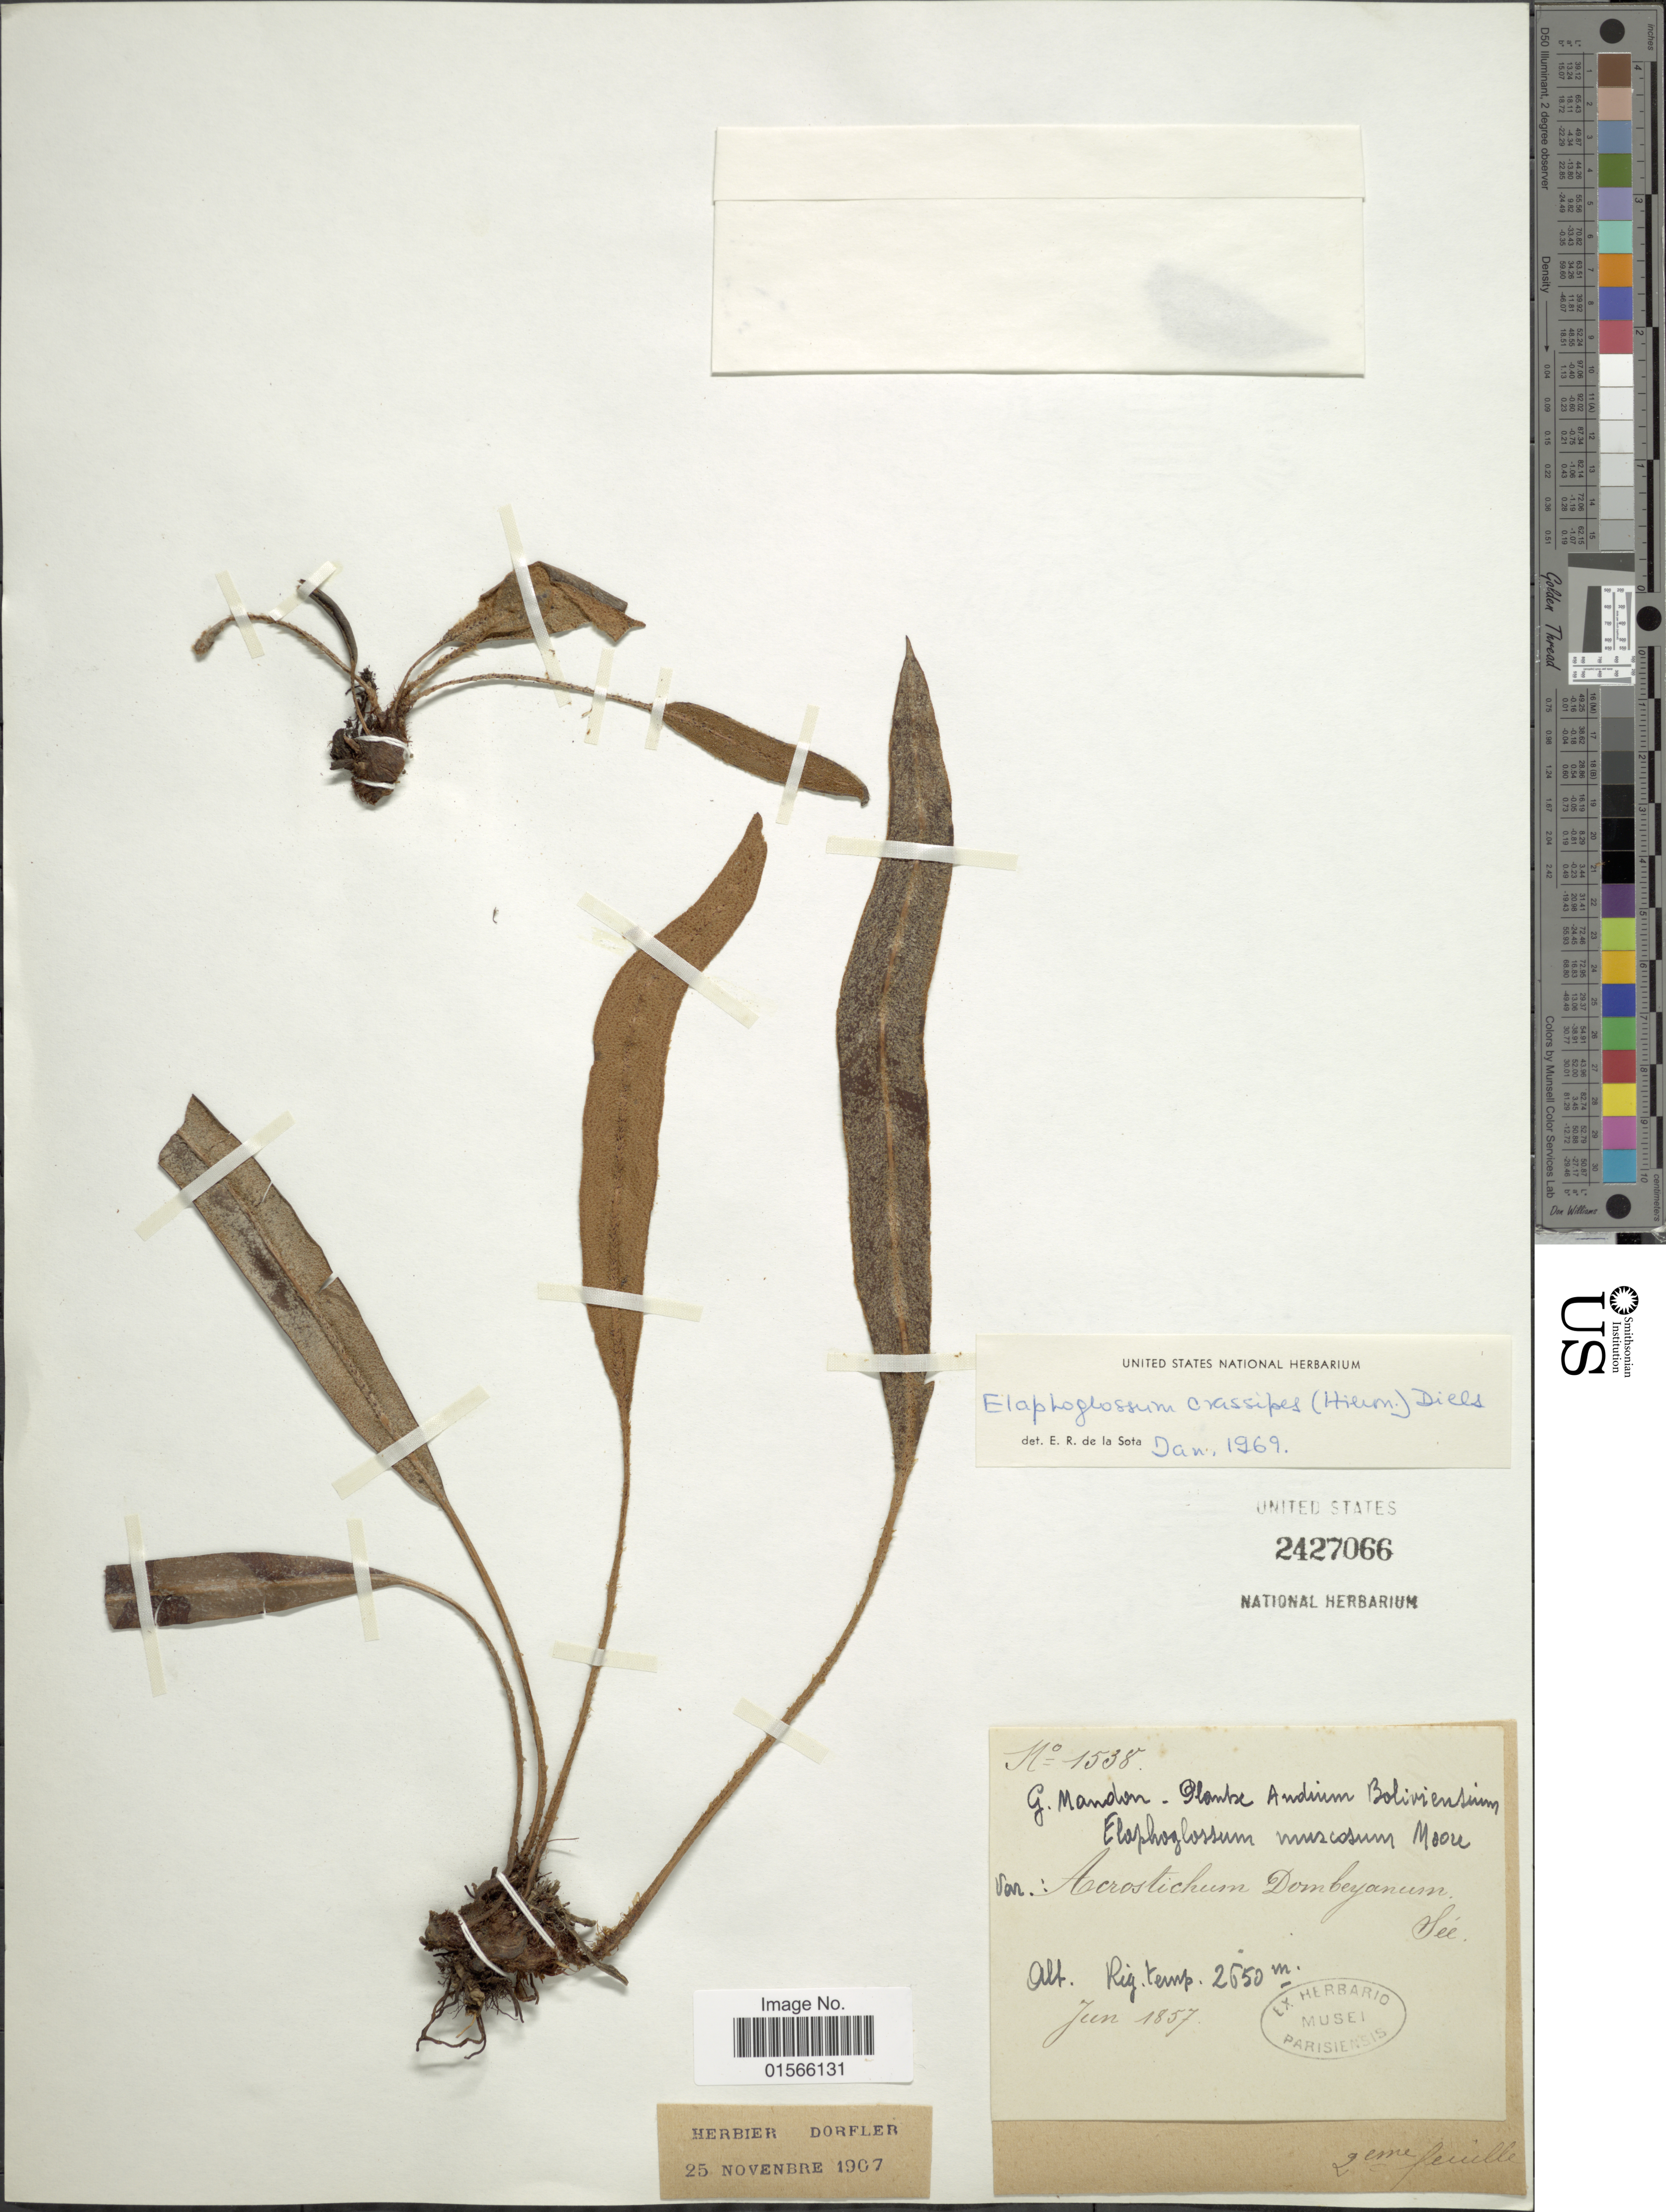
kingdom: Plantae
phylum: Tracheophyta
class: Polypodiopsida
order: Polypodiales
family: Dryopteridaceae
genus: Elaphoglossum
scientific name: Elaphoglossum crassipes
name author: (Hieron.) Diels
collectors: G. Mandon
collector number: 1538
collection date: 1857-06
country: Bolivia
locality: Andium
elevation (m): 2650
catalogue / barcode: US 2427066